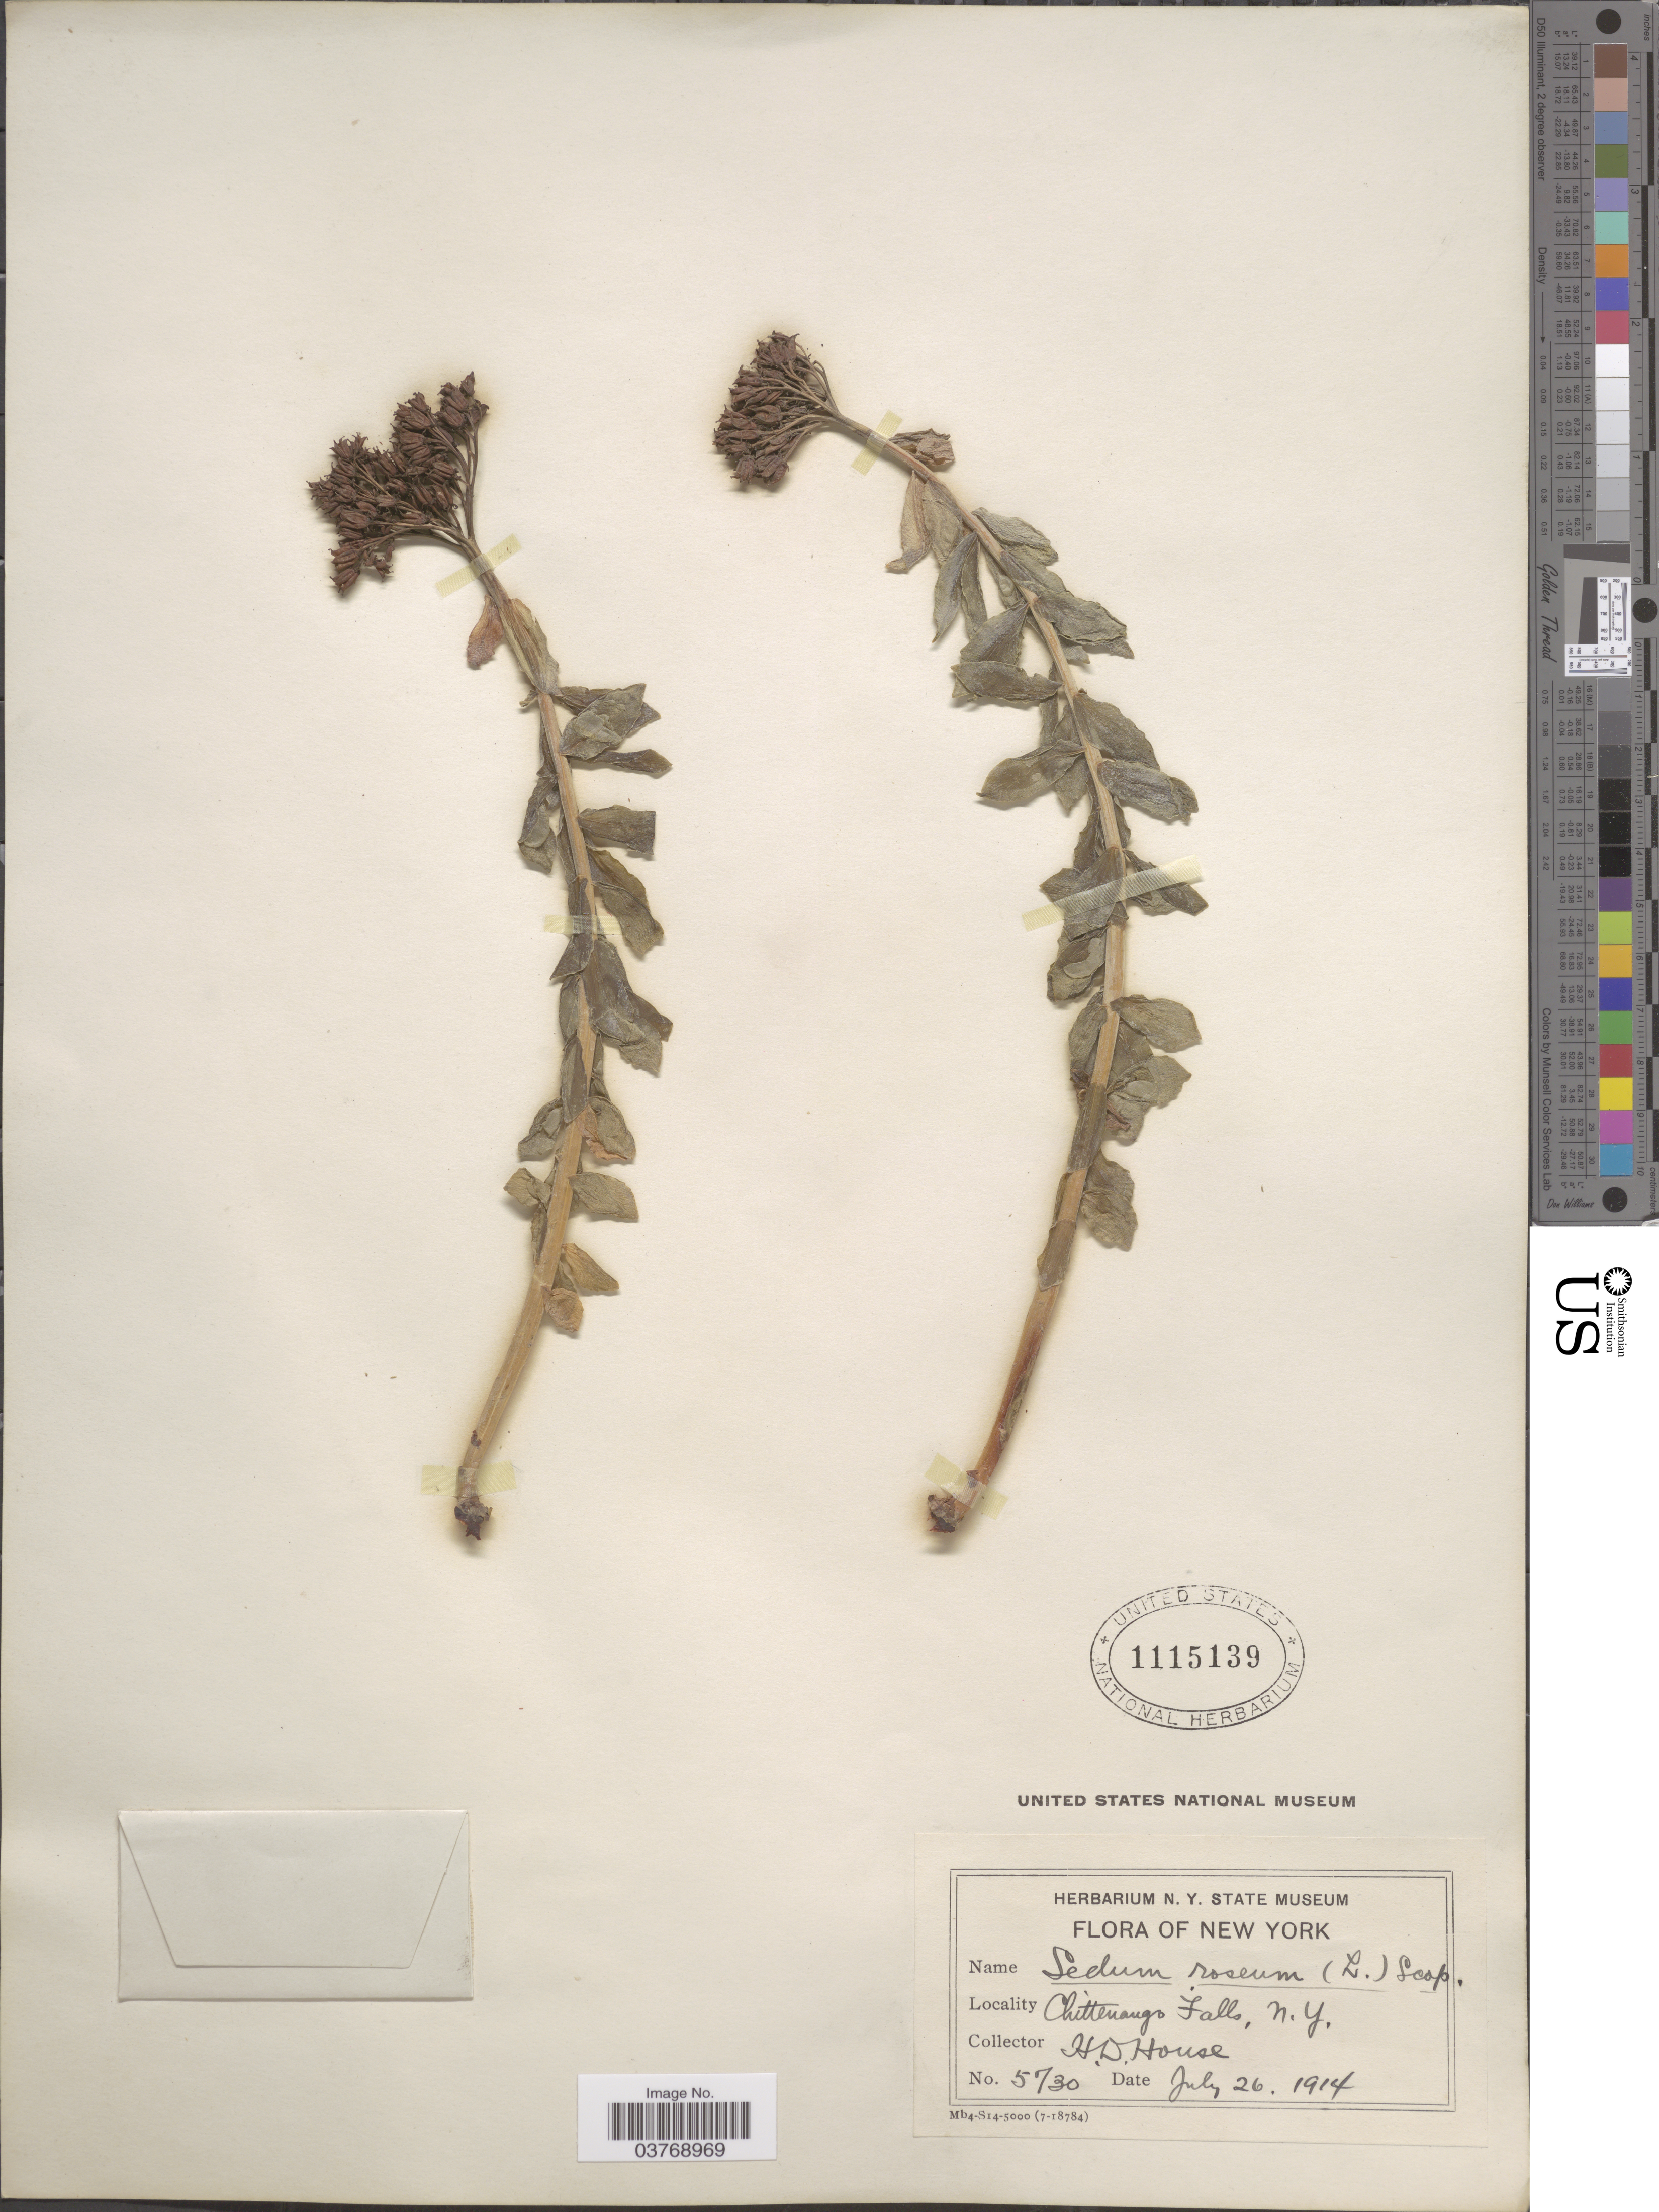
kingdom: Plantae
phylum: Tracheophyta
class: Magnoliopsida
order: Saxifragales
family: Crassulaceae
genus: Rhodiola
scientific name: Rhodiola rosea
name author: L.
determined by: Strong, Mark T., (BOT), Smithsonian Institution - National Museum of Natural History (UNITED STATES)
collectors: H. D. House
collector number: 5730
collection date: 1914-07-26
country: United States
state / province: New York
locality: Chittenango Falls.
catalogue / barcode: US 1115139